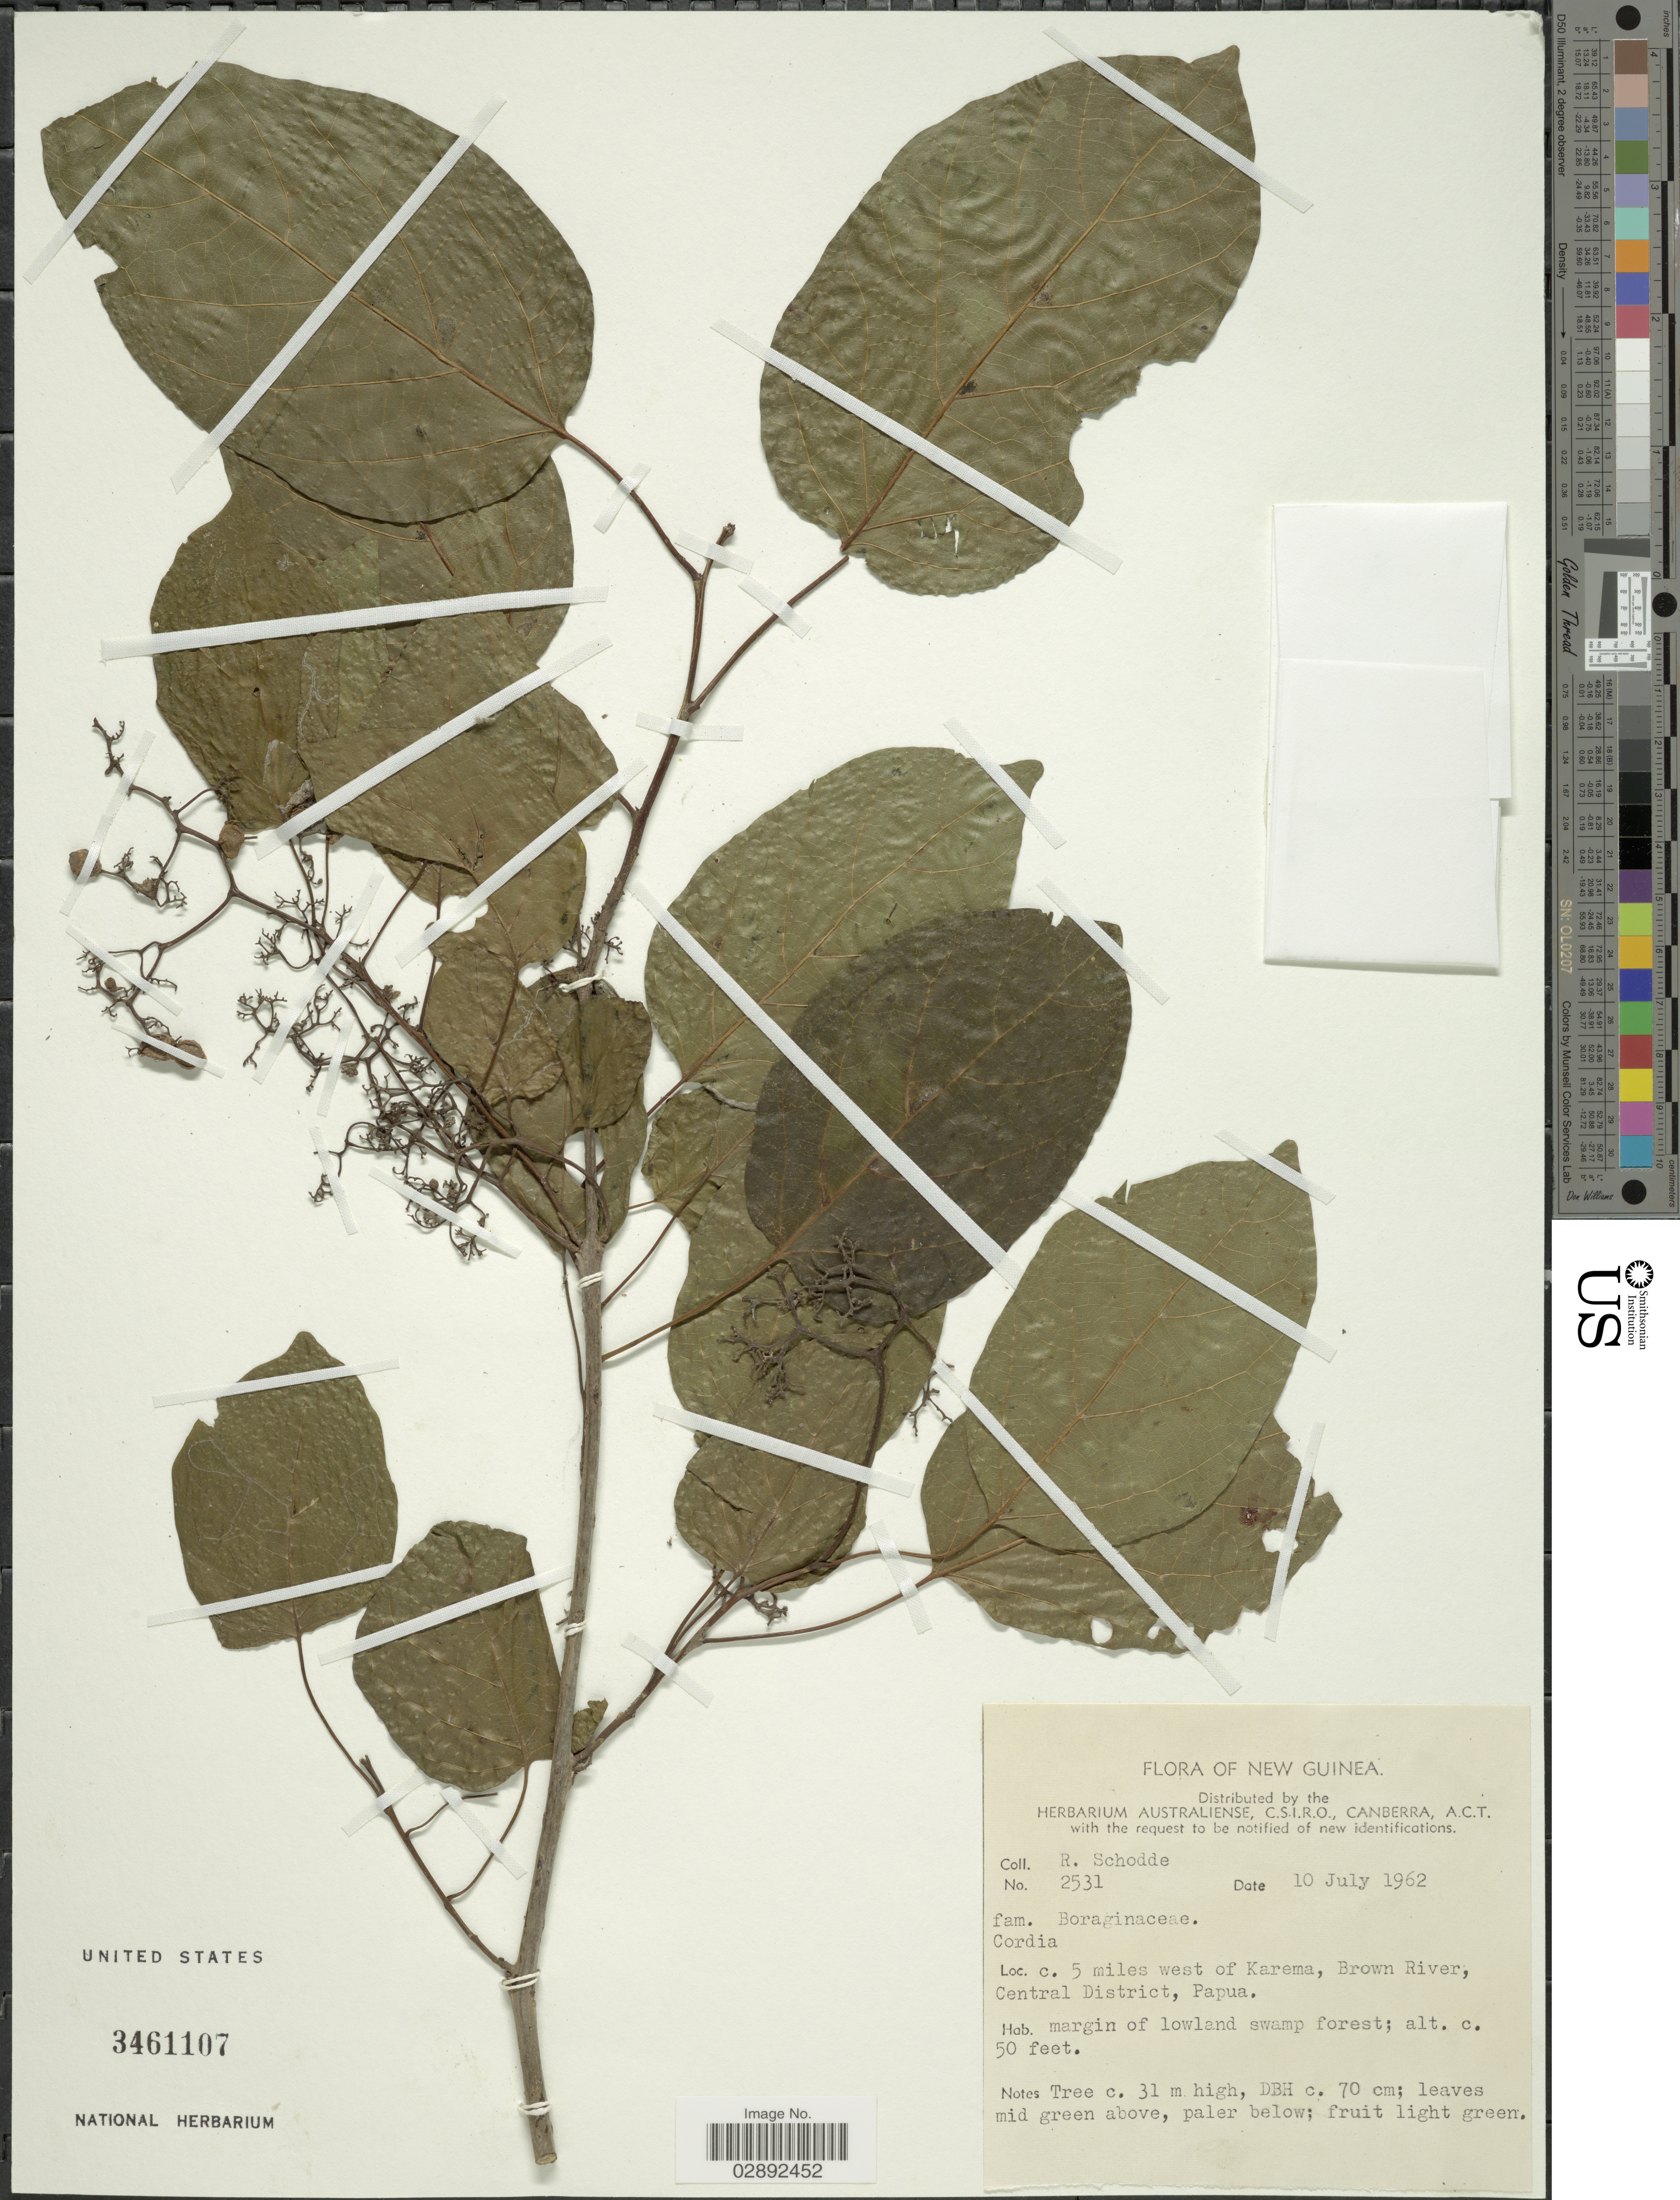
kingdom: Plantae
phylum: Tracheophyta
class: Magnoliopsida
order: Boraginales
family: Cordiaceae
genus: Cordia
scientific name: Cordia sp.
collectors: R. Schodde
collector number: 2531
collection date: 1962-07-10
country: Papua New Guinea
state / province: Central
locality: New Guinea. C. 5 miles west of Karema, Brown River, Central District, Papua.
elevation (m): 15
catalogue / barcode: US 3461107